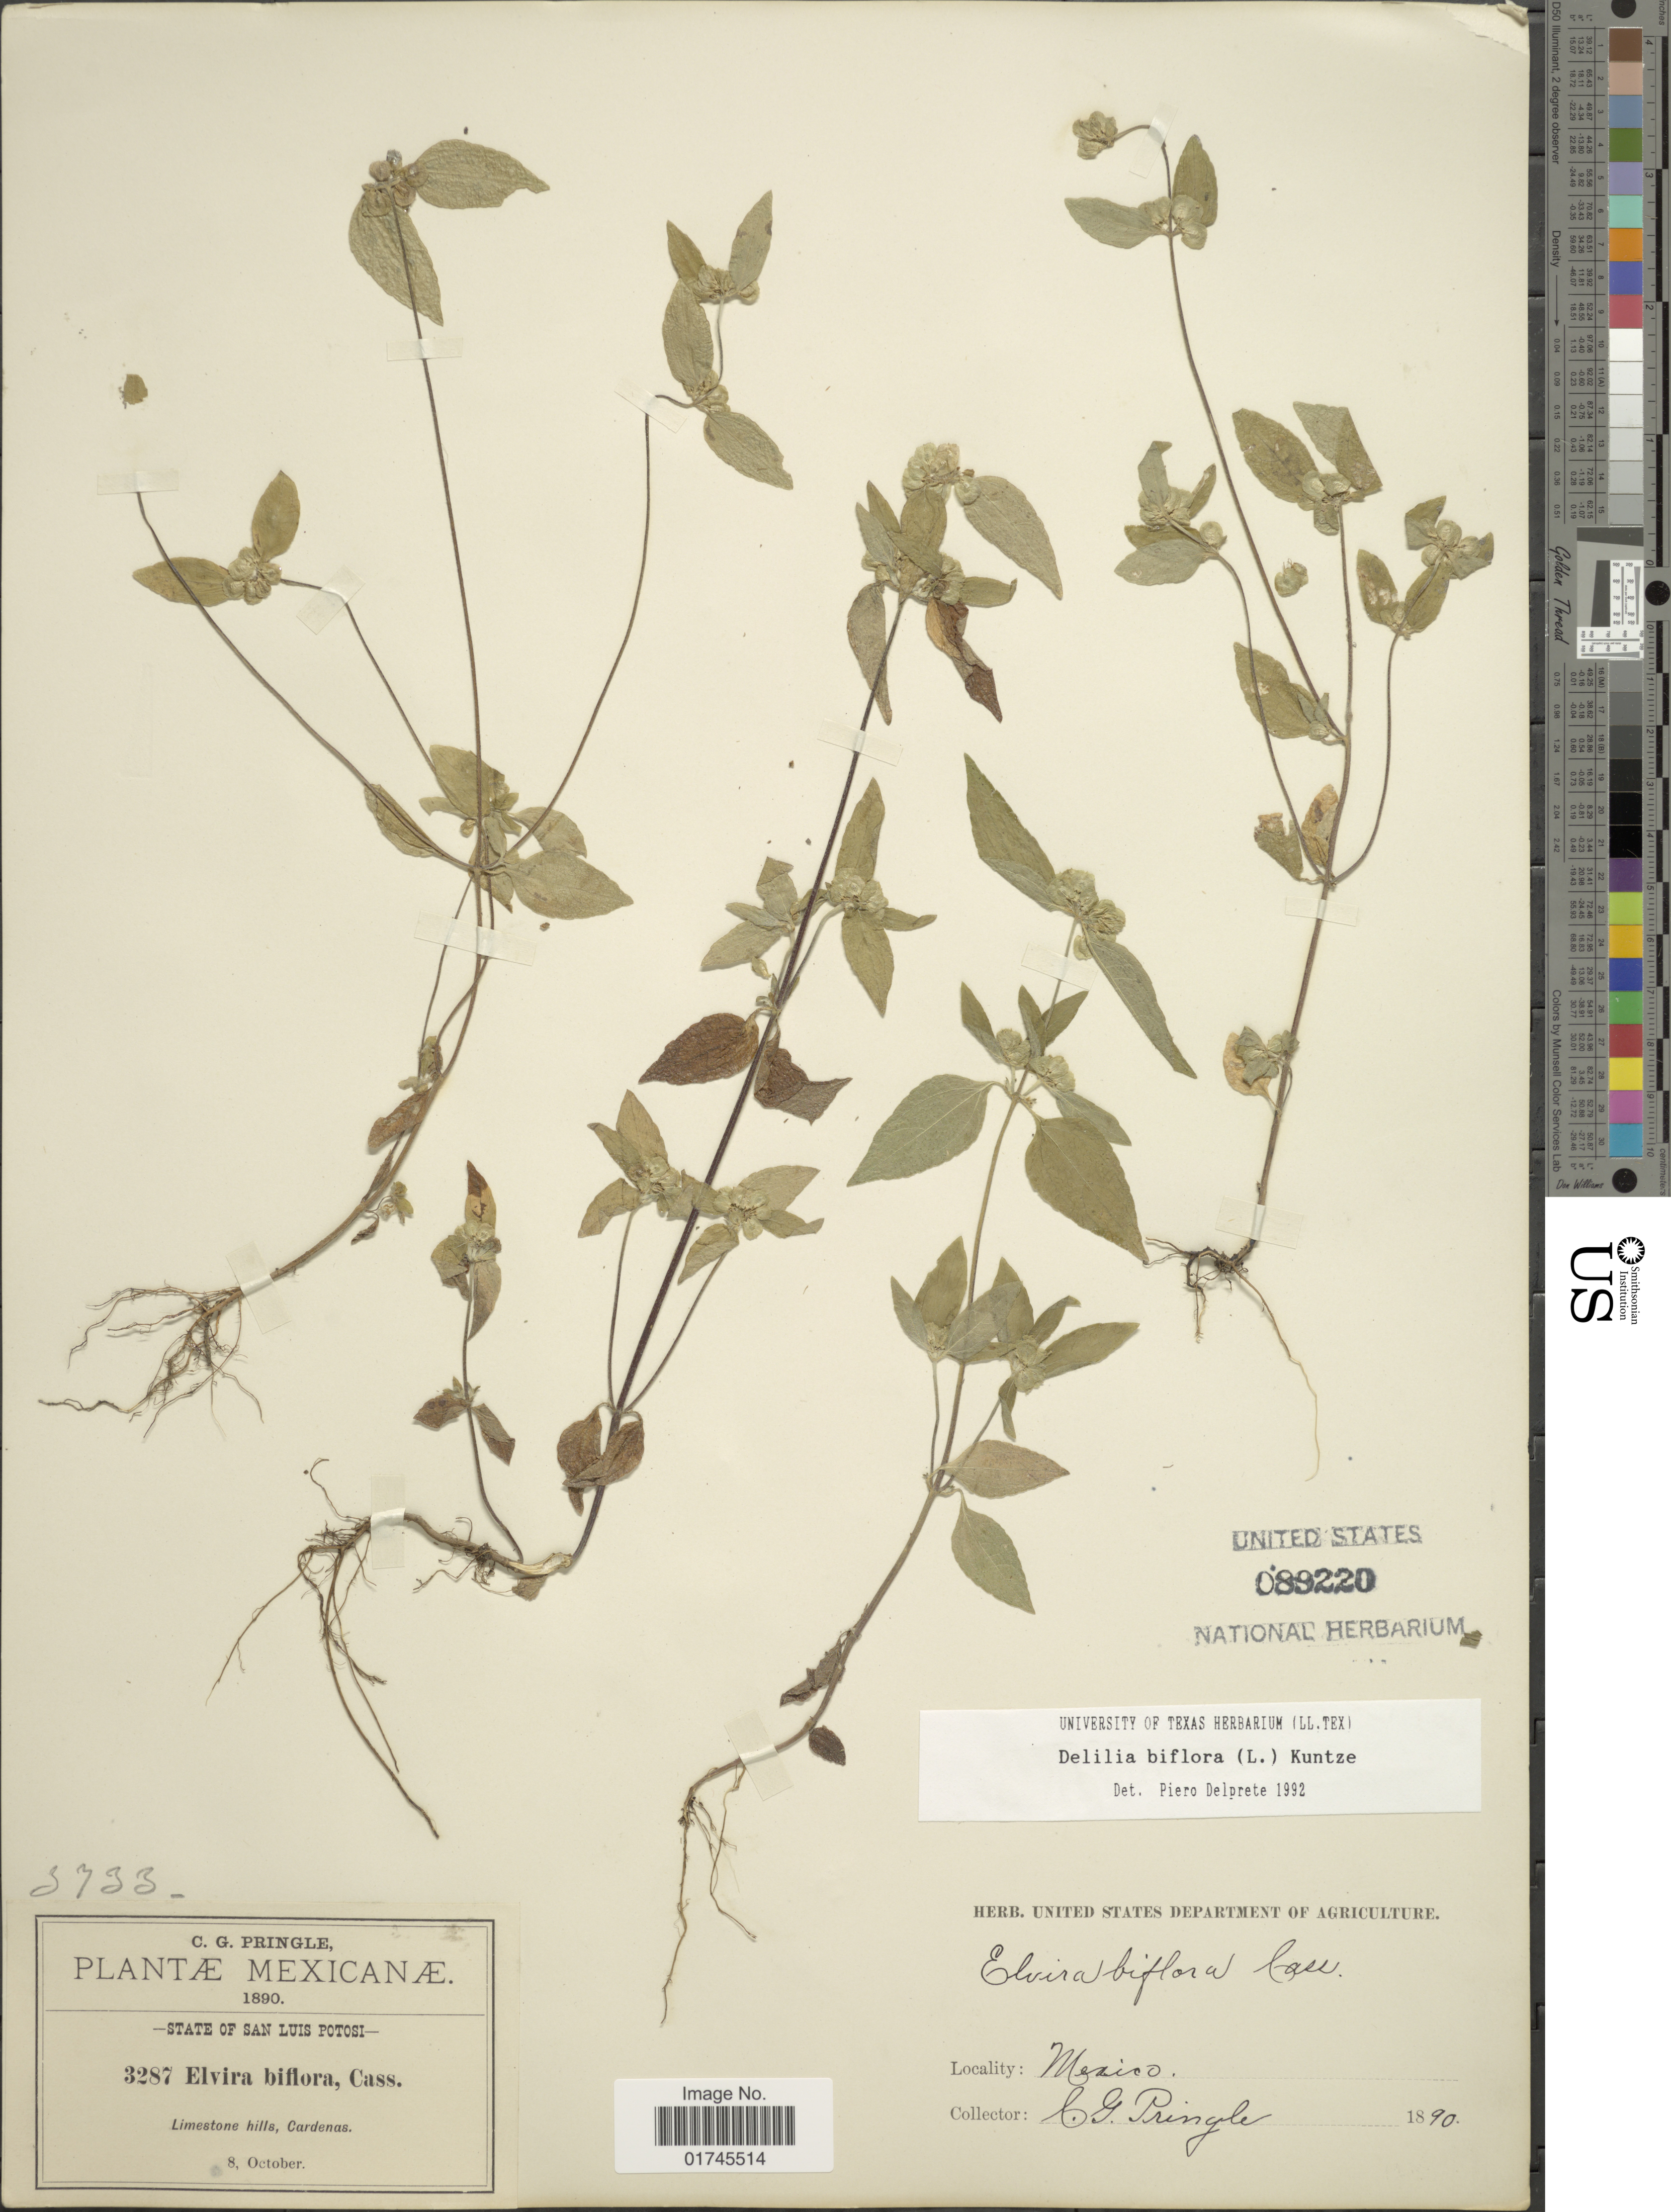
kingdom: Plantae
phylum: Tracheophyta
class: Magnoliopsida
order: Asterales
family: Asteraceae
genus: Delilia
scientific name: Delilia biflora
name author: (L.) Kuntze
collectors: C. G. Pringle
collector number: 3287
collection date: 1890-10-08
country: Mexico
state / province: San Luis Potosí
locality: Limestone hills, Cardenas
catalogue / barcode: US 89220